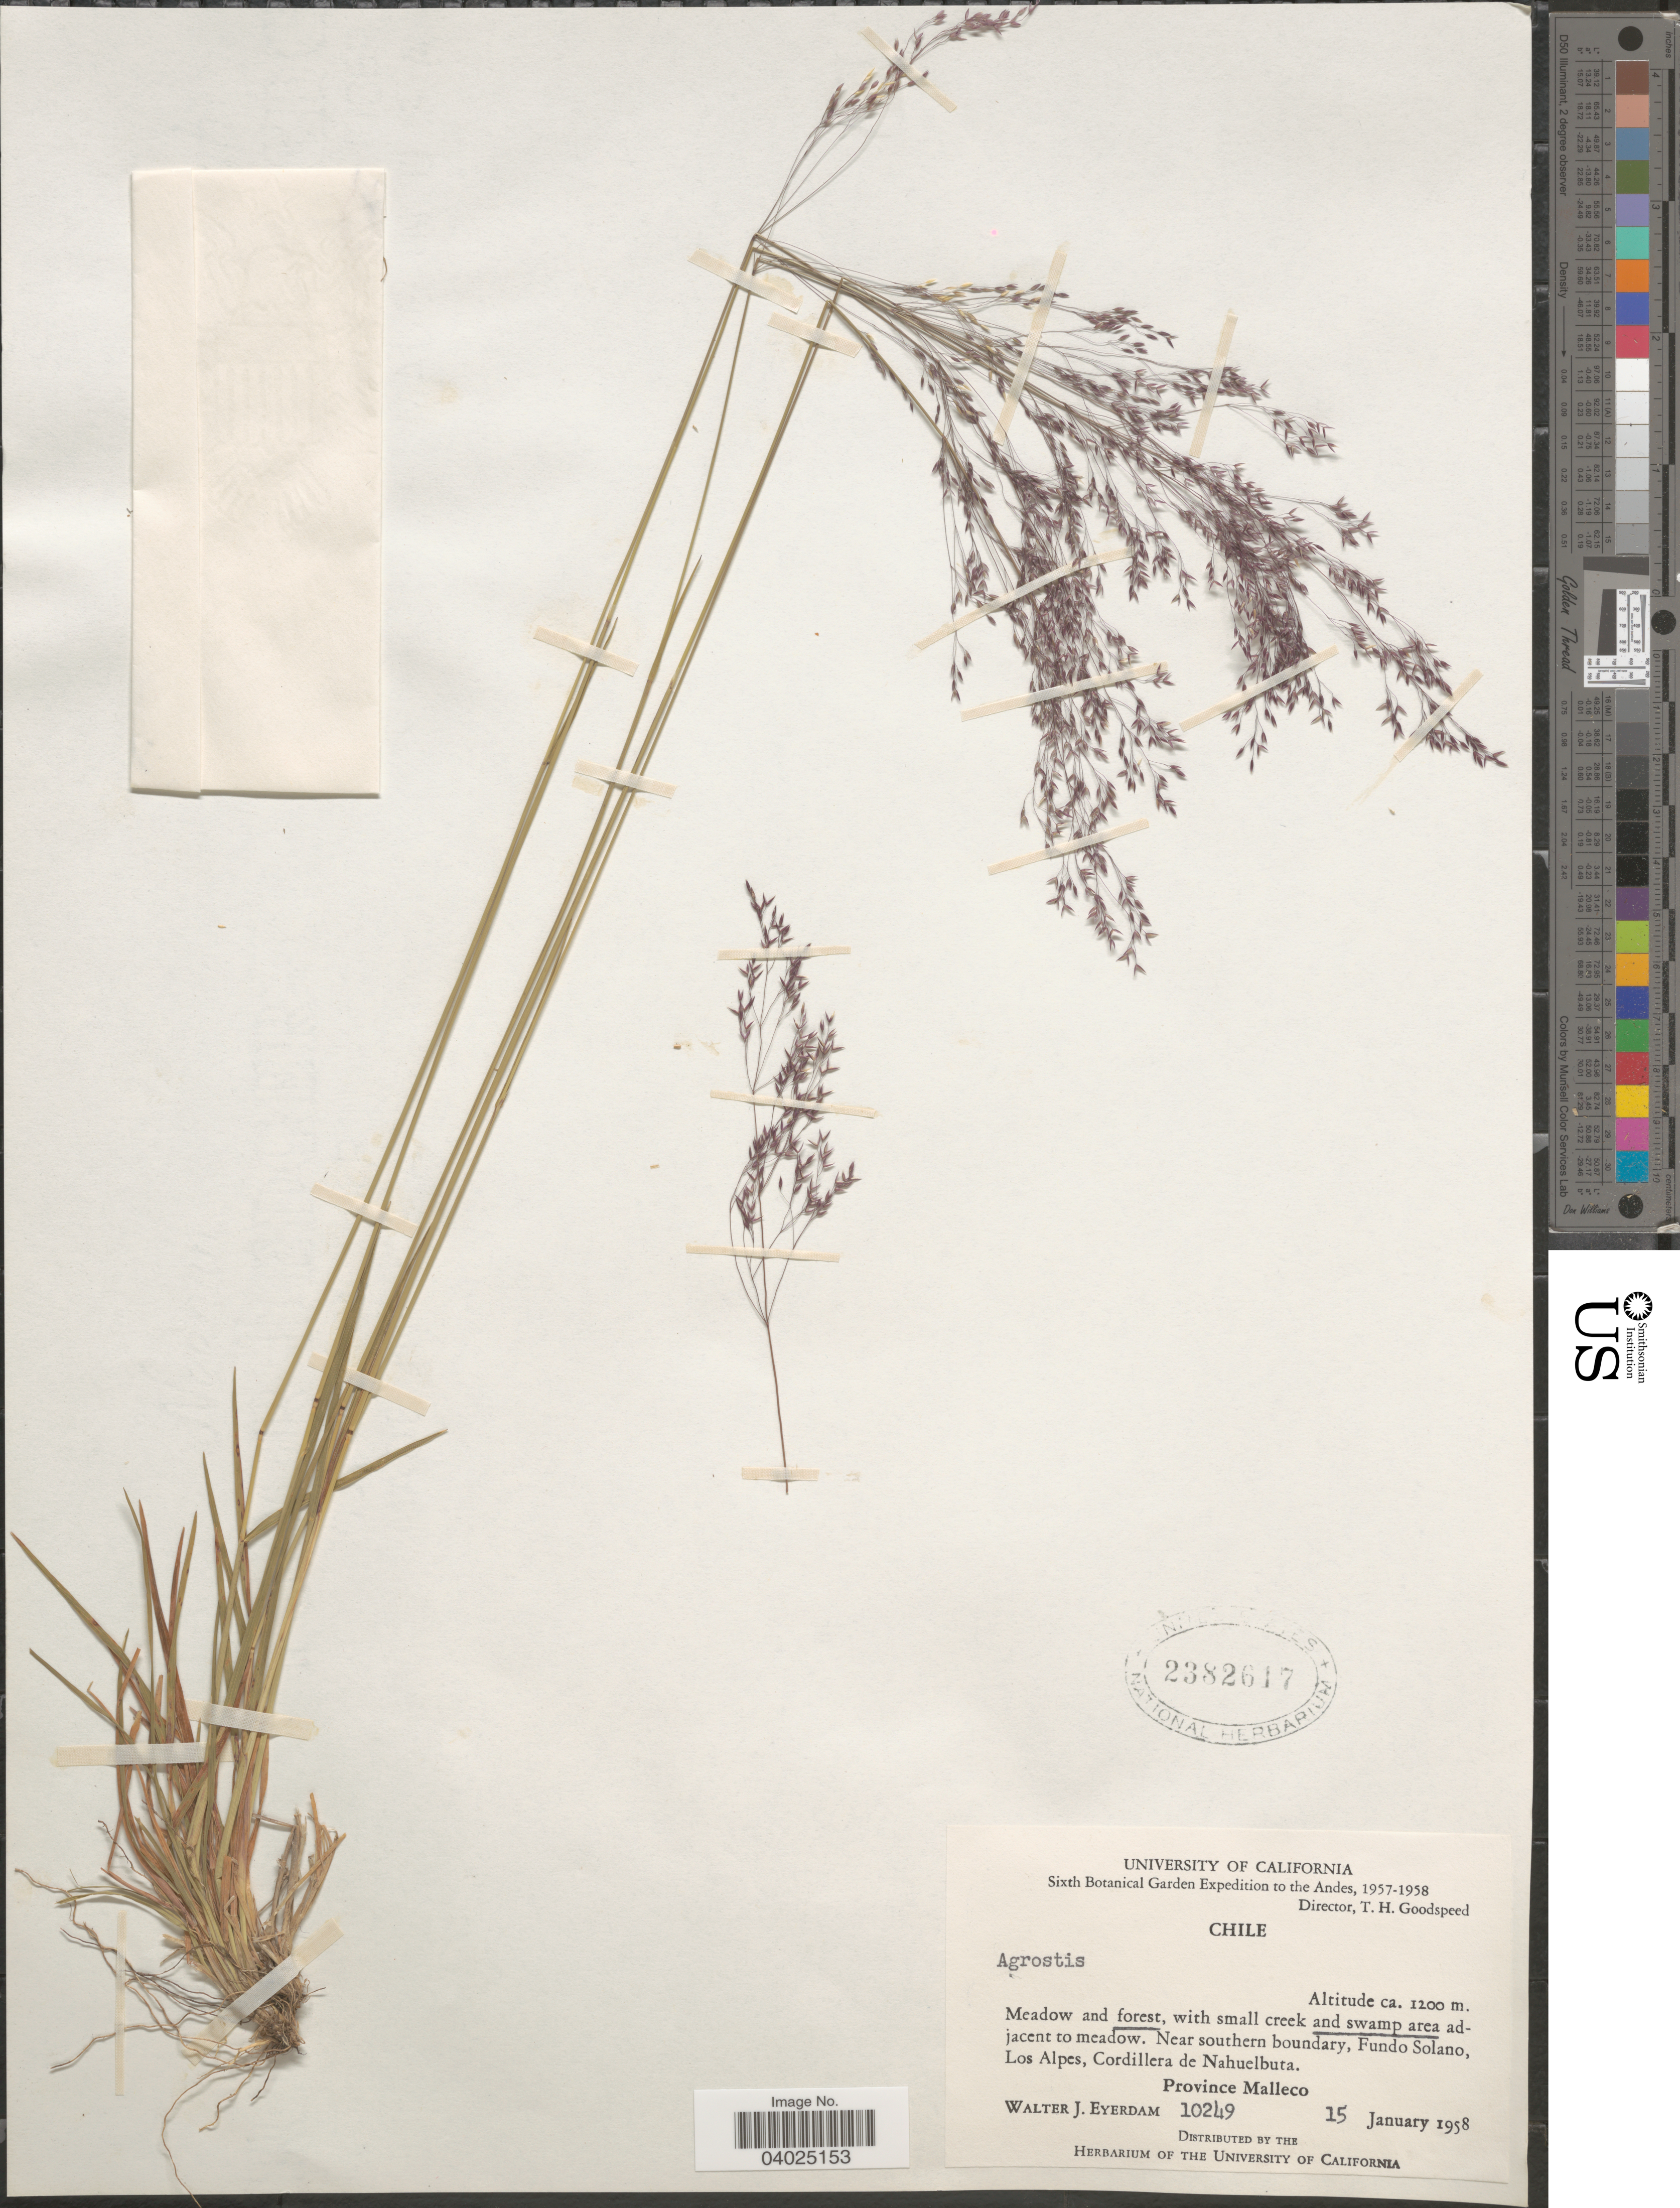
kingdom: Plantae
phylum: Tracheophyta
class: Liliopsida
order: Poales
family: Poaceae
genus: Agrostis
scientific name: Agrostis sp.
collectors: W. J. Eyerdam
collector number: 10249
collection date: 1958-01-15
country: Chile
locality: The Andes. Near southern boundary, Fundo Solano, Los Alpes, Cordillera de Nahuelbuta. Province Malleco.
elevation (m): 1200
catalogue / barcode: US 2382617